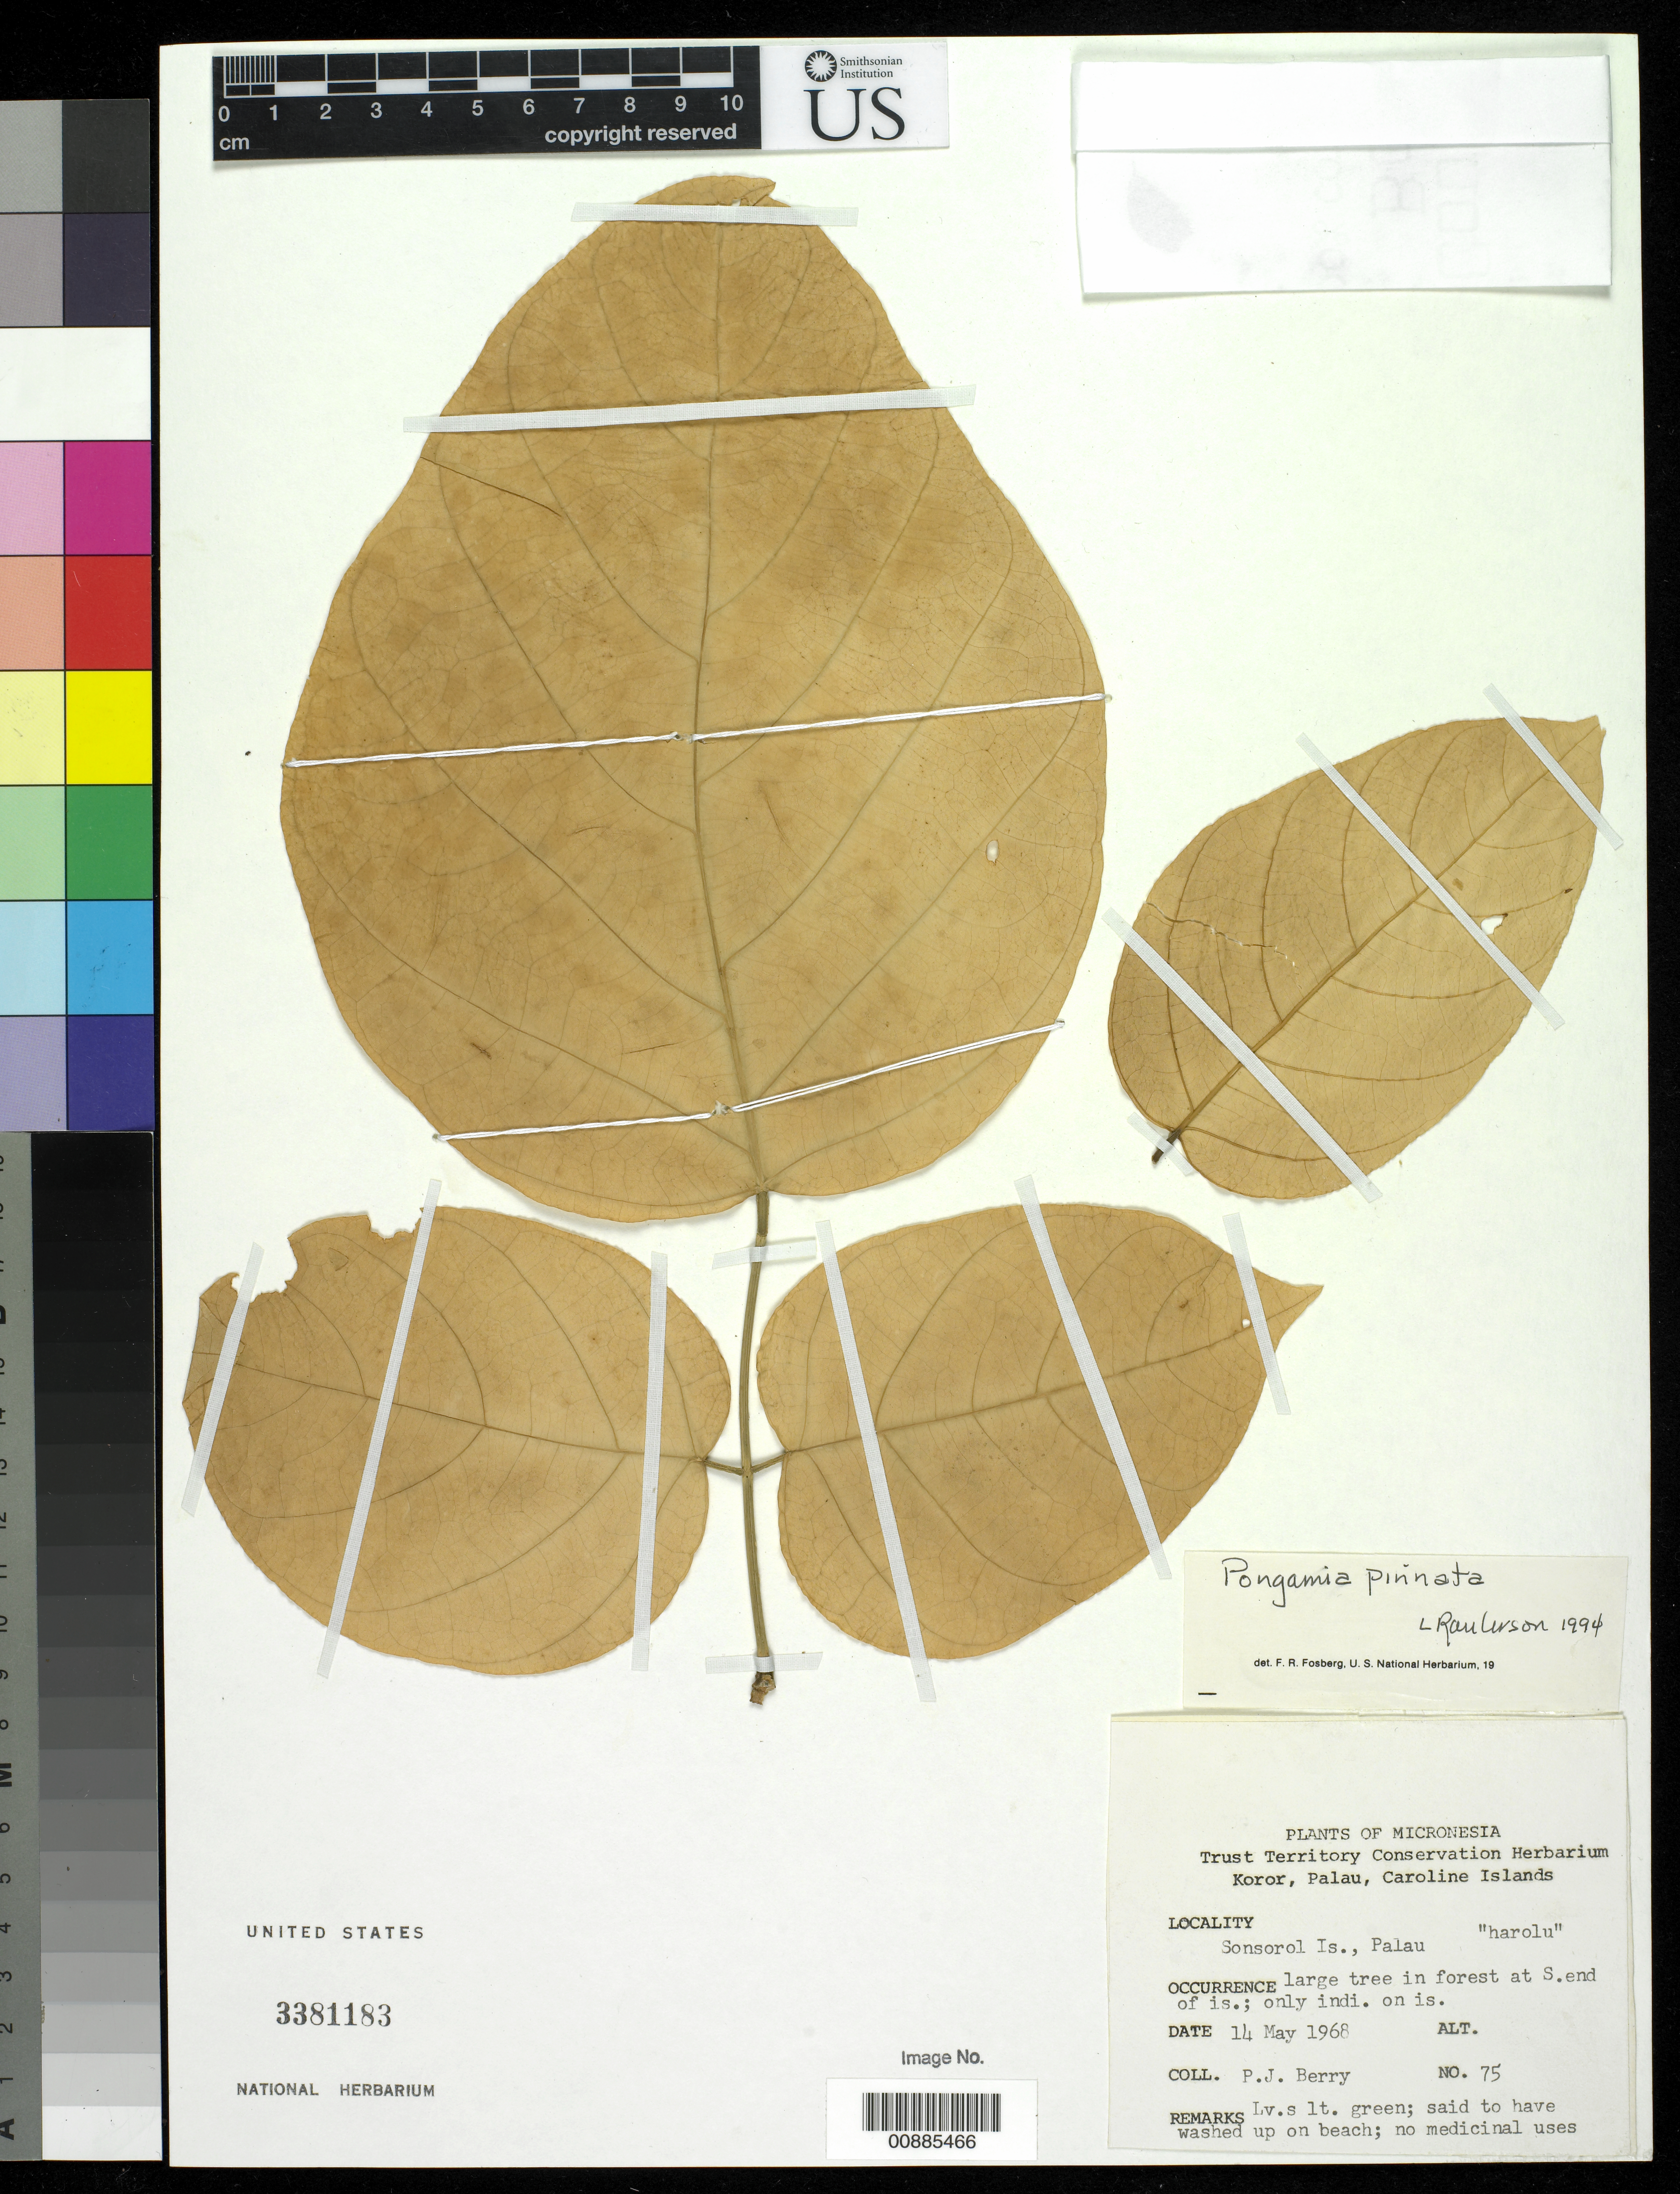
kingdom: Plantae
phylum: Tracheophyta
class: Magnoliopsida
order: Fabales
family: Fabaceae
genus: Millettia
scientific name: Millettia pinnata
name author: (L.) Panigrahi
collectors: P. Berry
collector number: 75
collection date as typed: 14 May 1968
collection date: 1968-05-14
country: Palau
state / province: Sonsorol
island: Sonsorol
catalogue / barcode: US 3381183